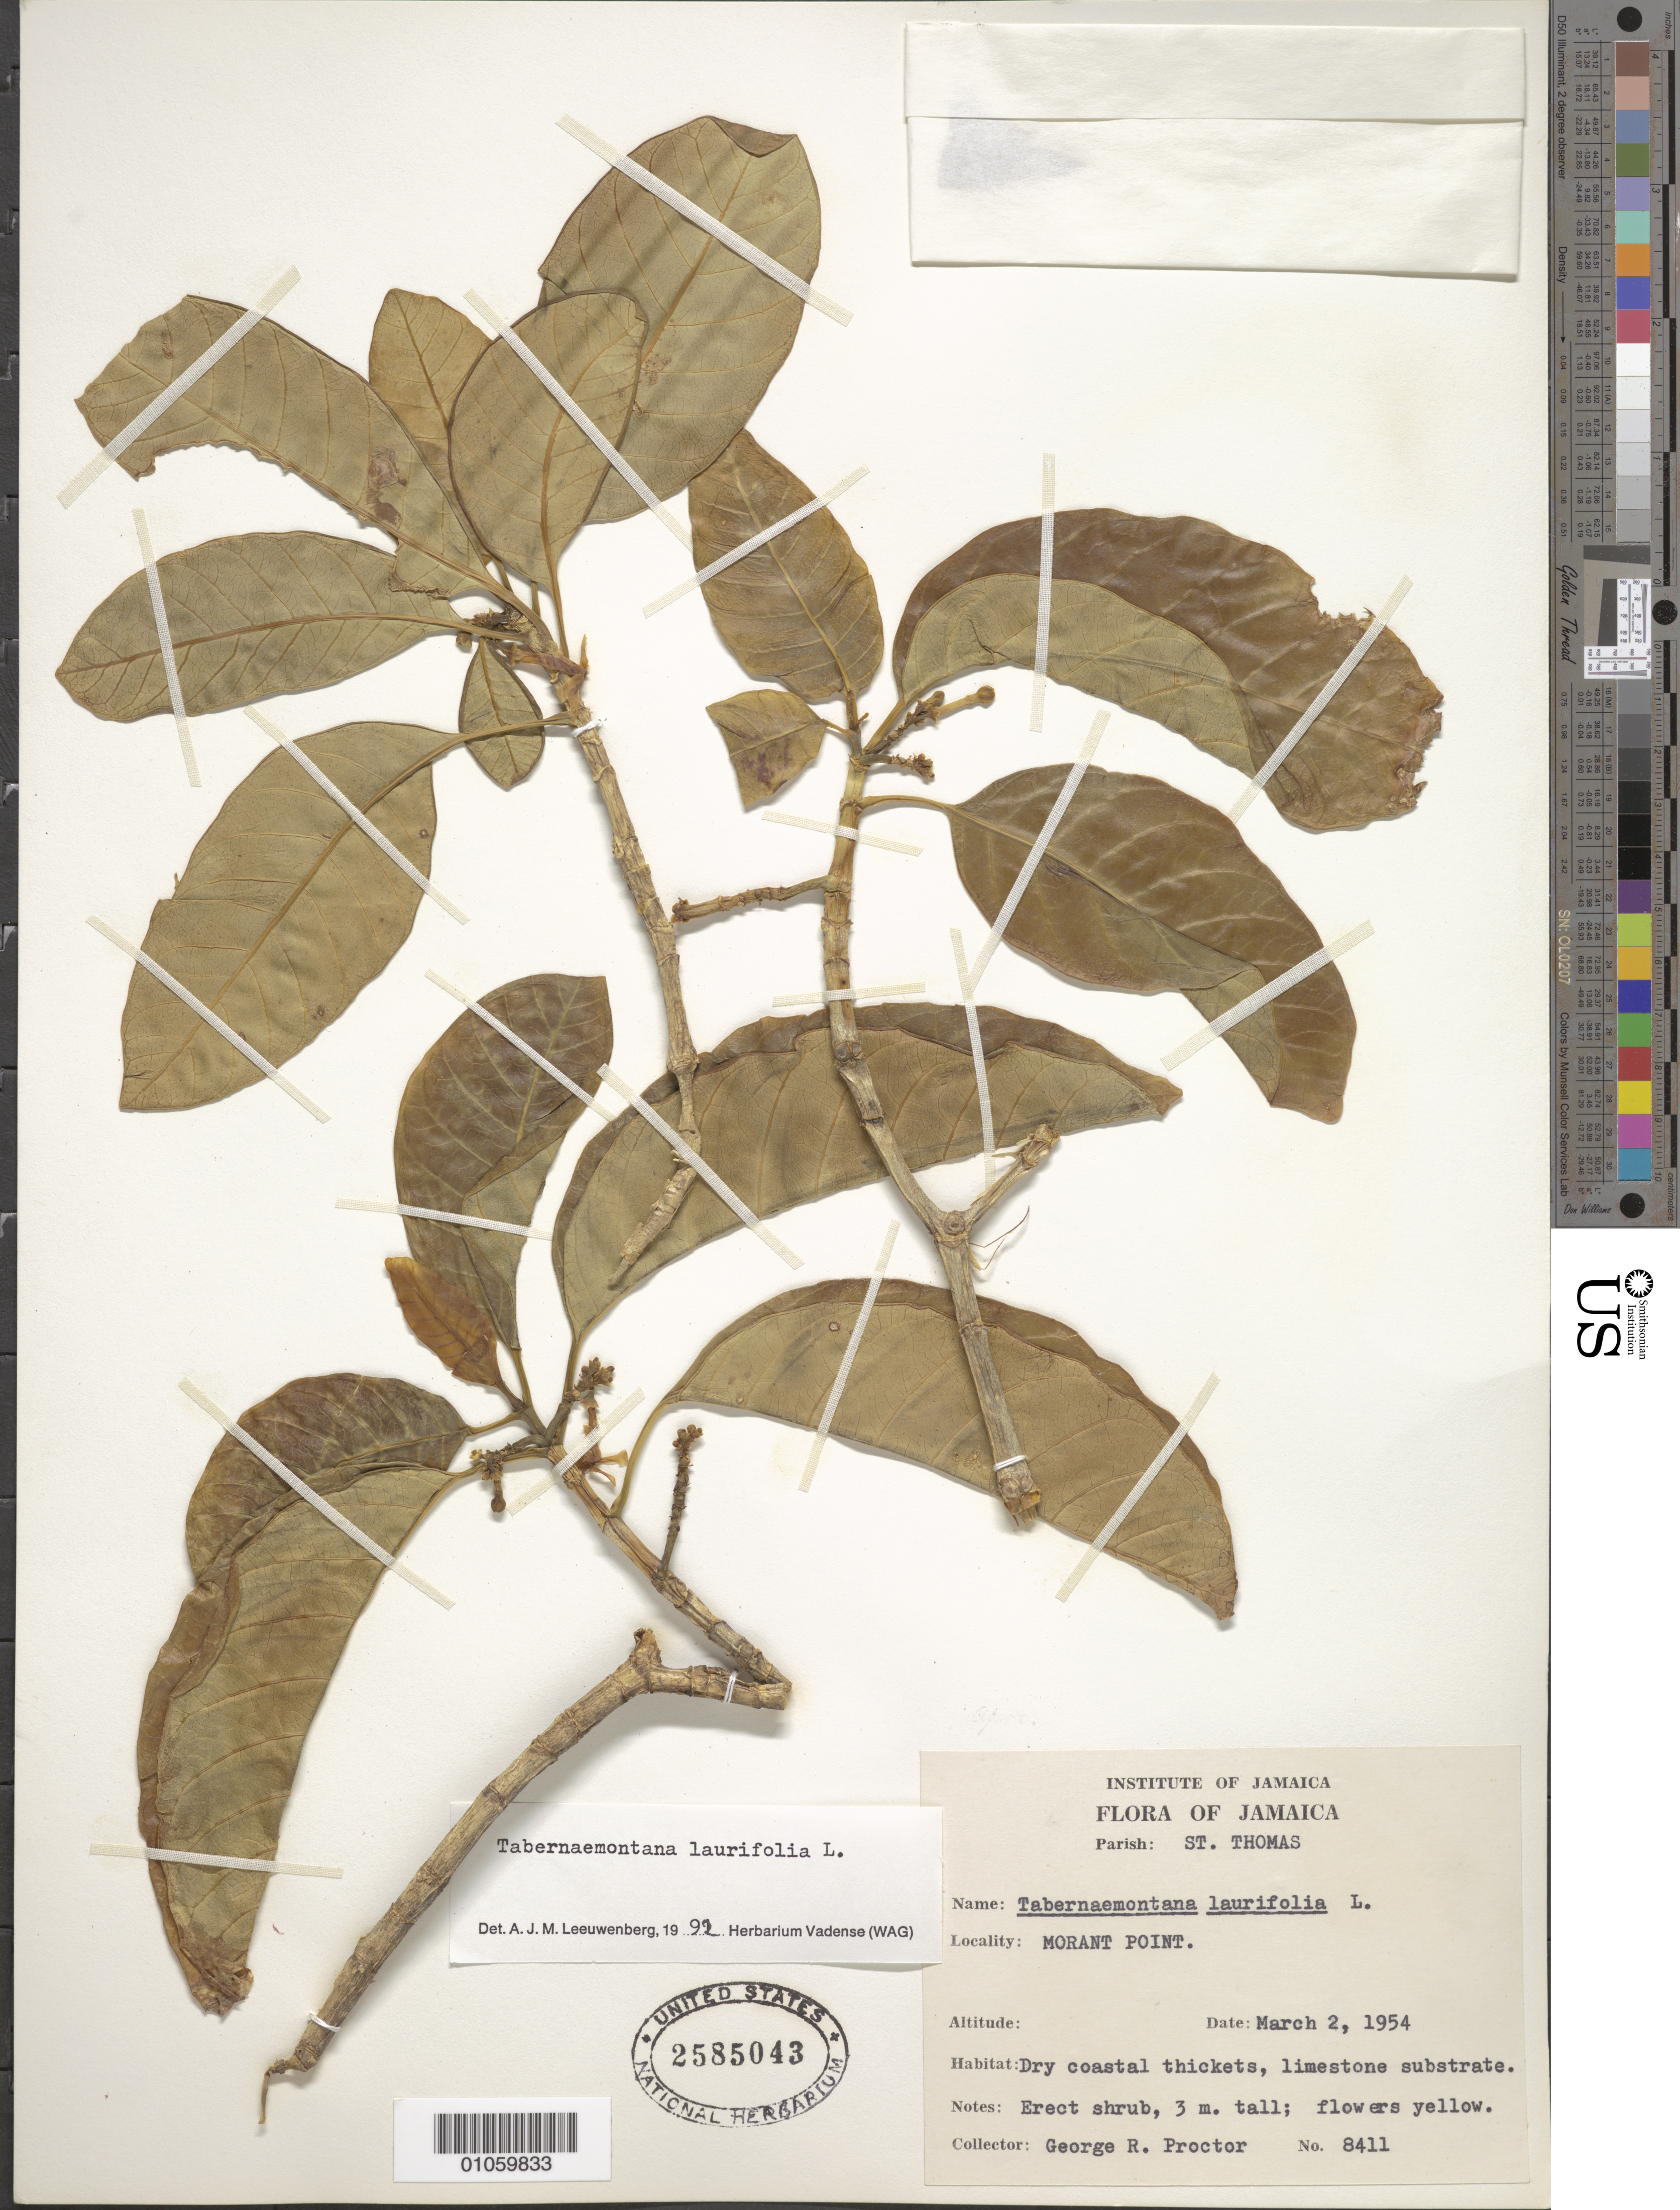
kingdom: Plantae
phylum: Tracheophyta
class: Magnoliopsida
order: Gentianales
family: Apocynaceae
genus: Tabernaemontana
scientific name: Tabernaemontana laurifolia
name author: L.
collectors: G. R. Proctor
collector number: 8411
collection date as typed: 02 Mar 1954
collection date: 1954-03-02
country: Jamaica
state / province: Saint Thomas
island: Jamaica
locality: Morant Point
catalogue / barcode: US 2585043